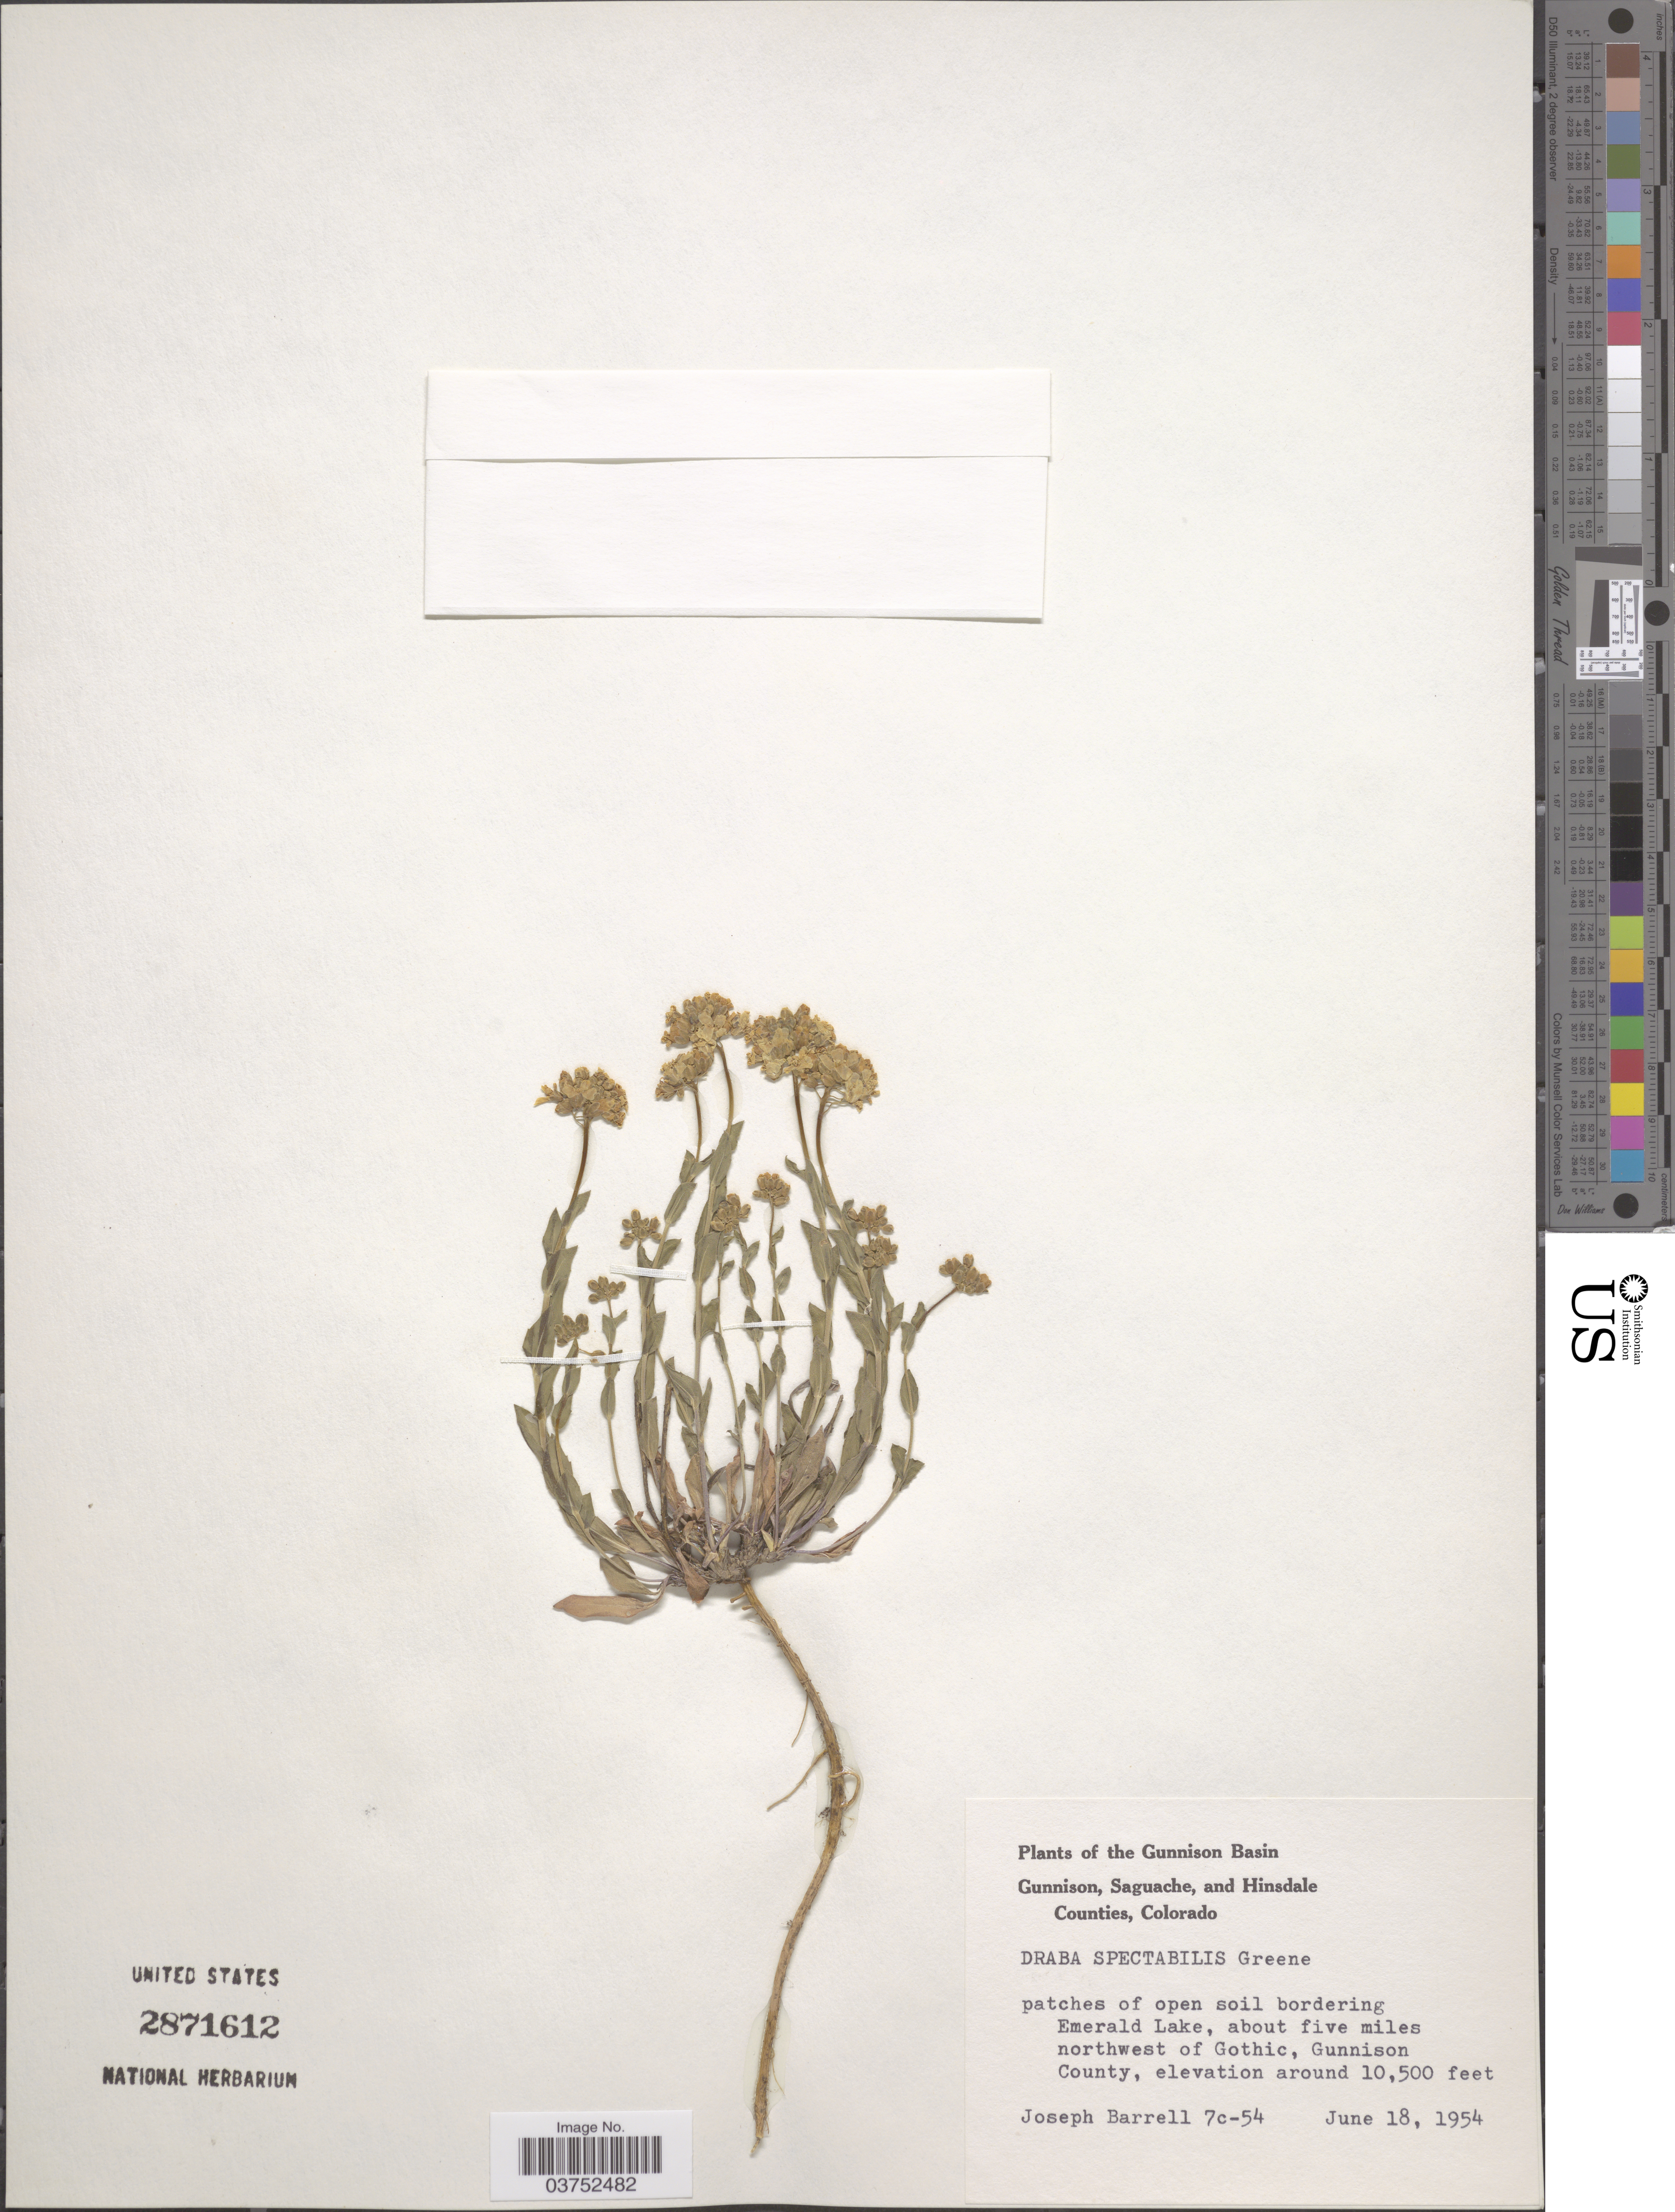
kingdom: Plantae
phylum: Tracheophyta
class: Magnoliopsida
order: Brassicales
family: Brassicaceae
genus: Draba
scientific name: Draba spectabilis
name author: Greene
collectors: J. Barrell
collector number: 7c-54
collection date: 1954-06-18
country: United States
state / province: Colorado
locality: The Gunnison Basin. Patches of open soil bordering Emerald Lake, about five miles northwest of Gothic, Gunnison County.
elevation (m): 3200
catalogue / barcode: US 2871612